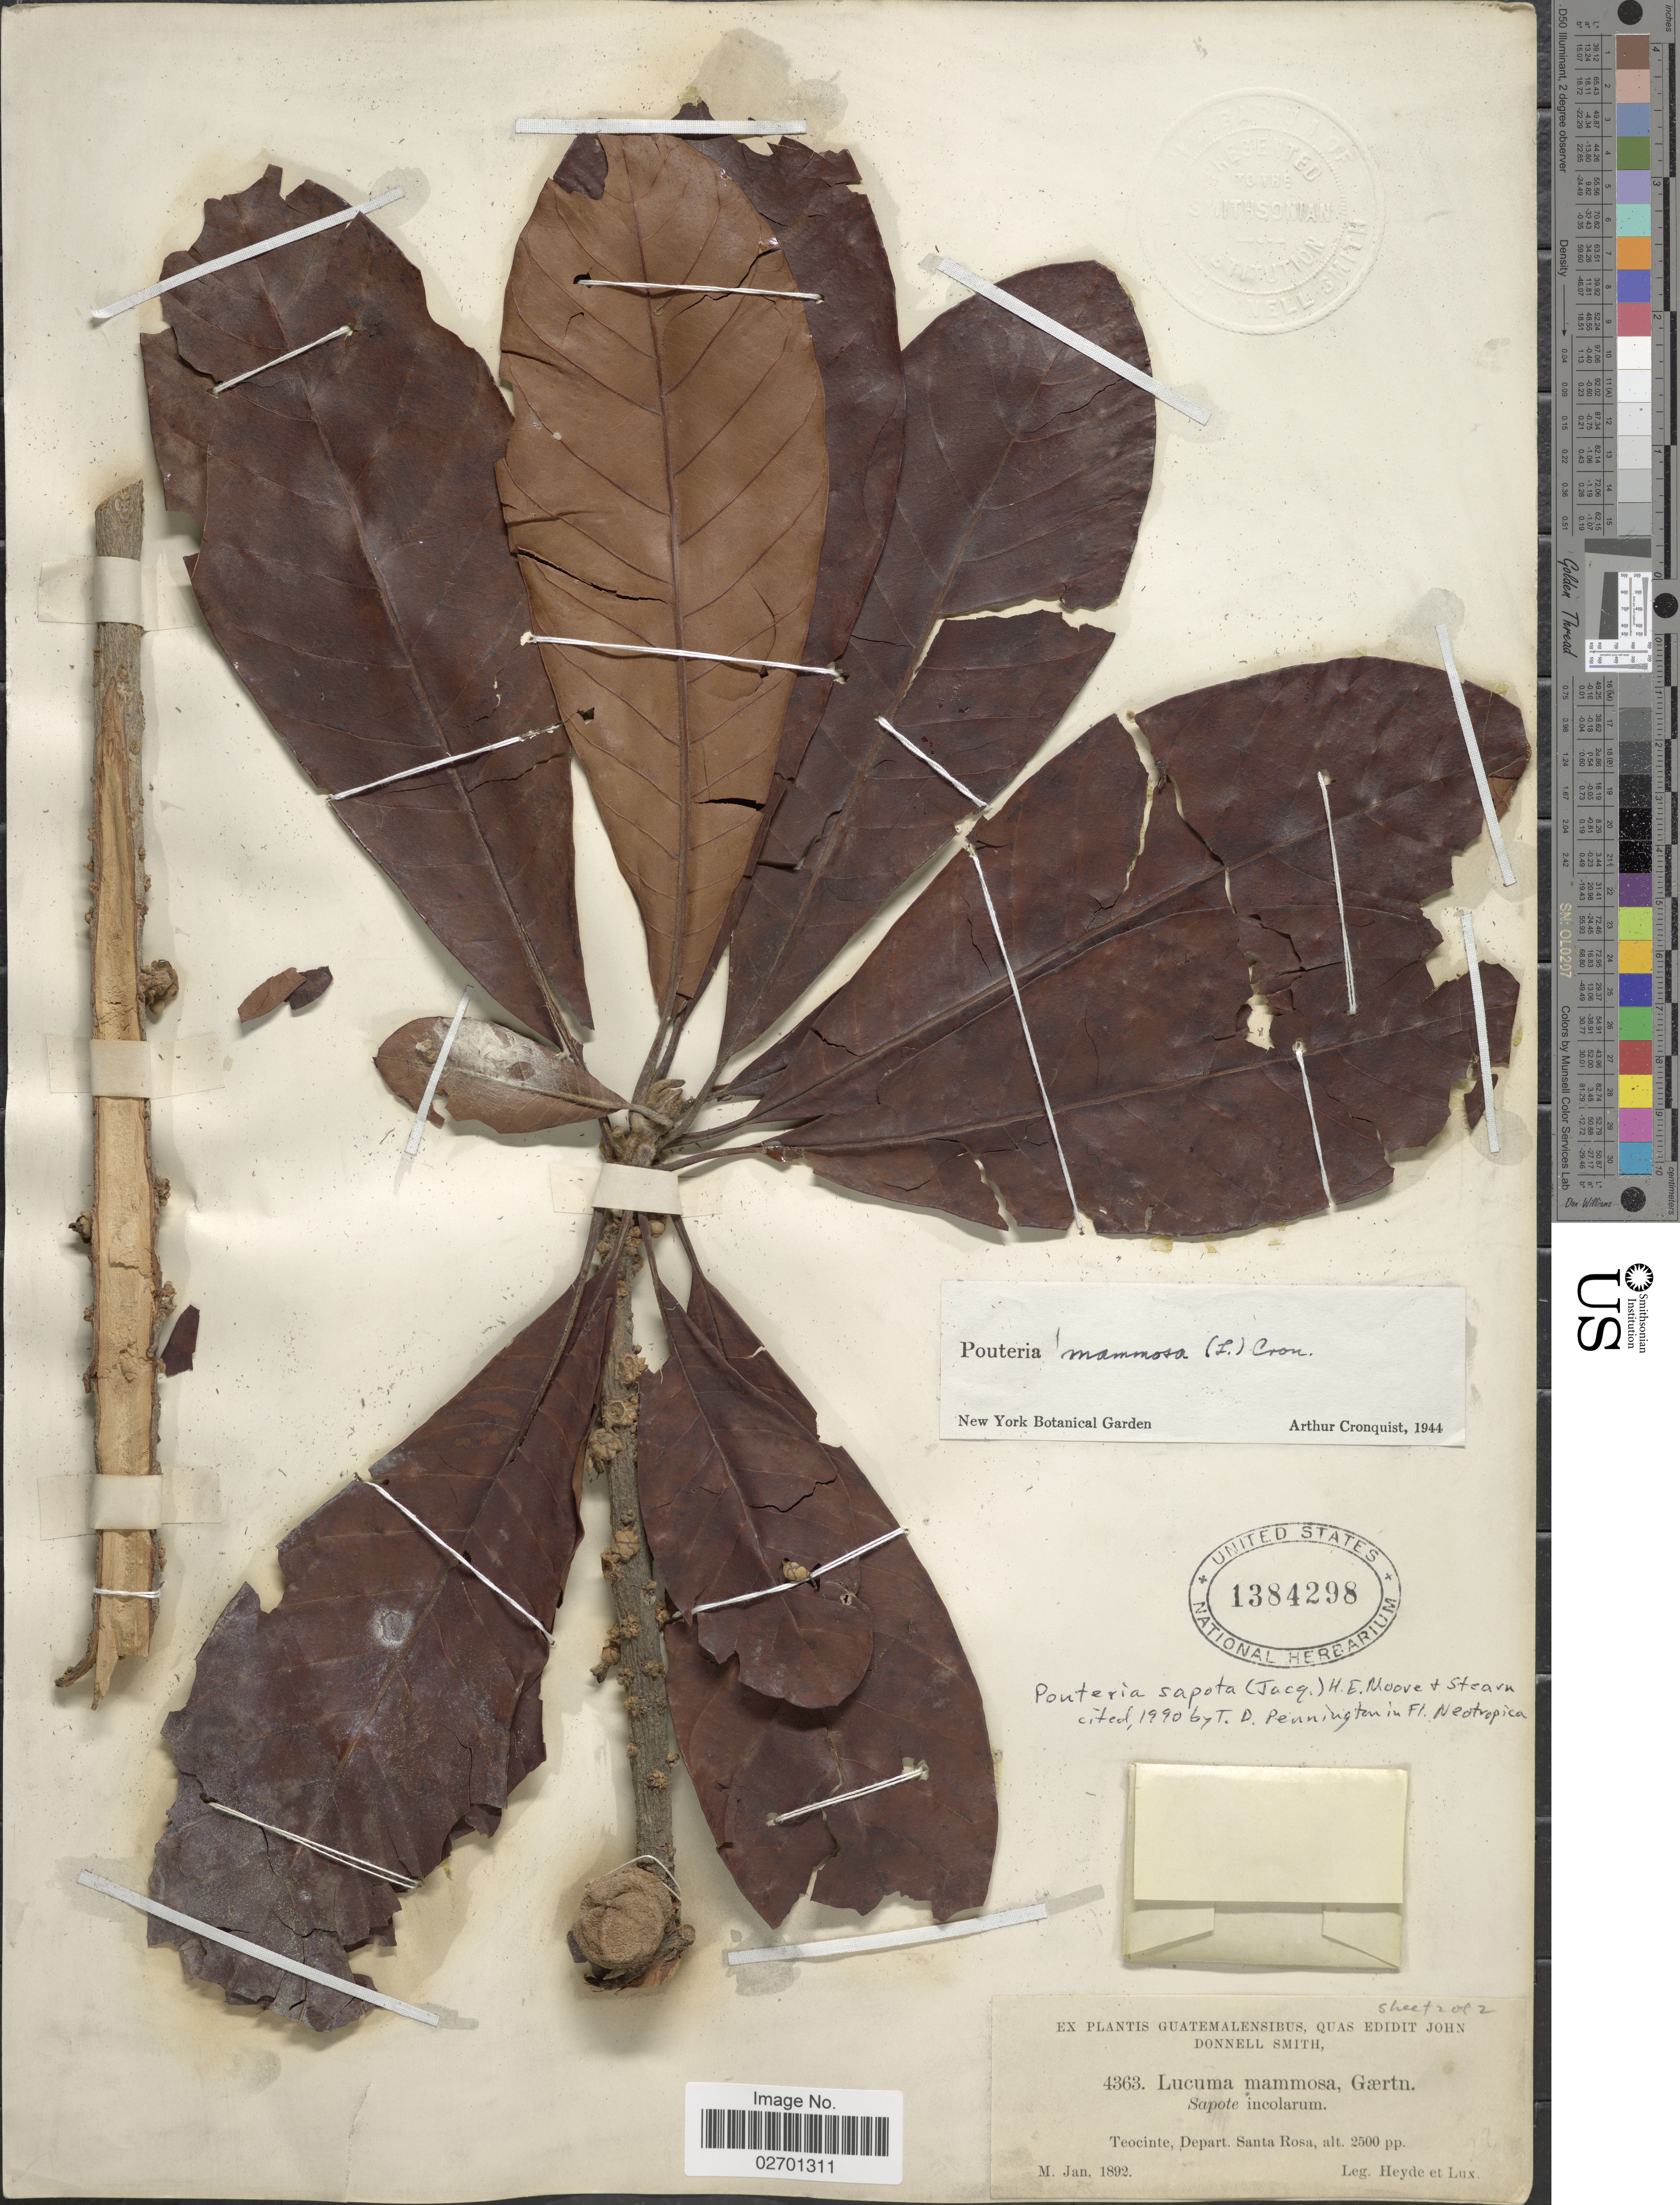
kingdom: Plantae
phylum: Tracheophyta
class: Magnoliopsida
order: Ericales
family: Sapotaceae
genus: Pouteria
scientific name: Pouteria sapota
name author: (Jacq.) H.E. Moore & Stearn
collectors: Heyde & Lux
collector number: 4363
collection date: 1892-01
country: Guatemala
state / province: Santa Rosa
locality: Guatemalensibus, Teocinte.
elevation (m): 762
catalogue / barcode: US 1384298